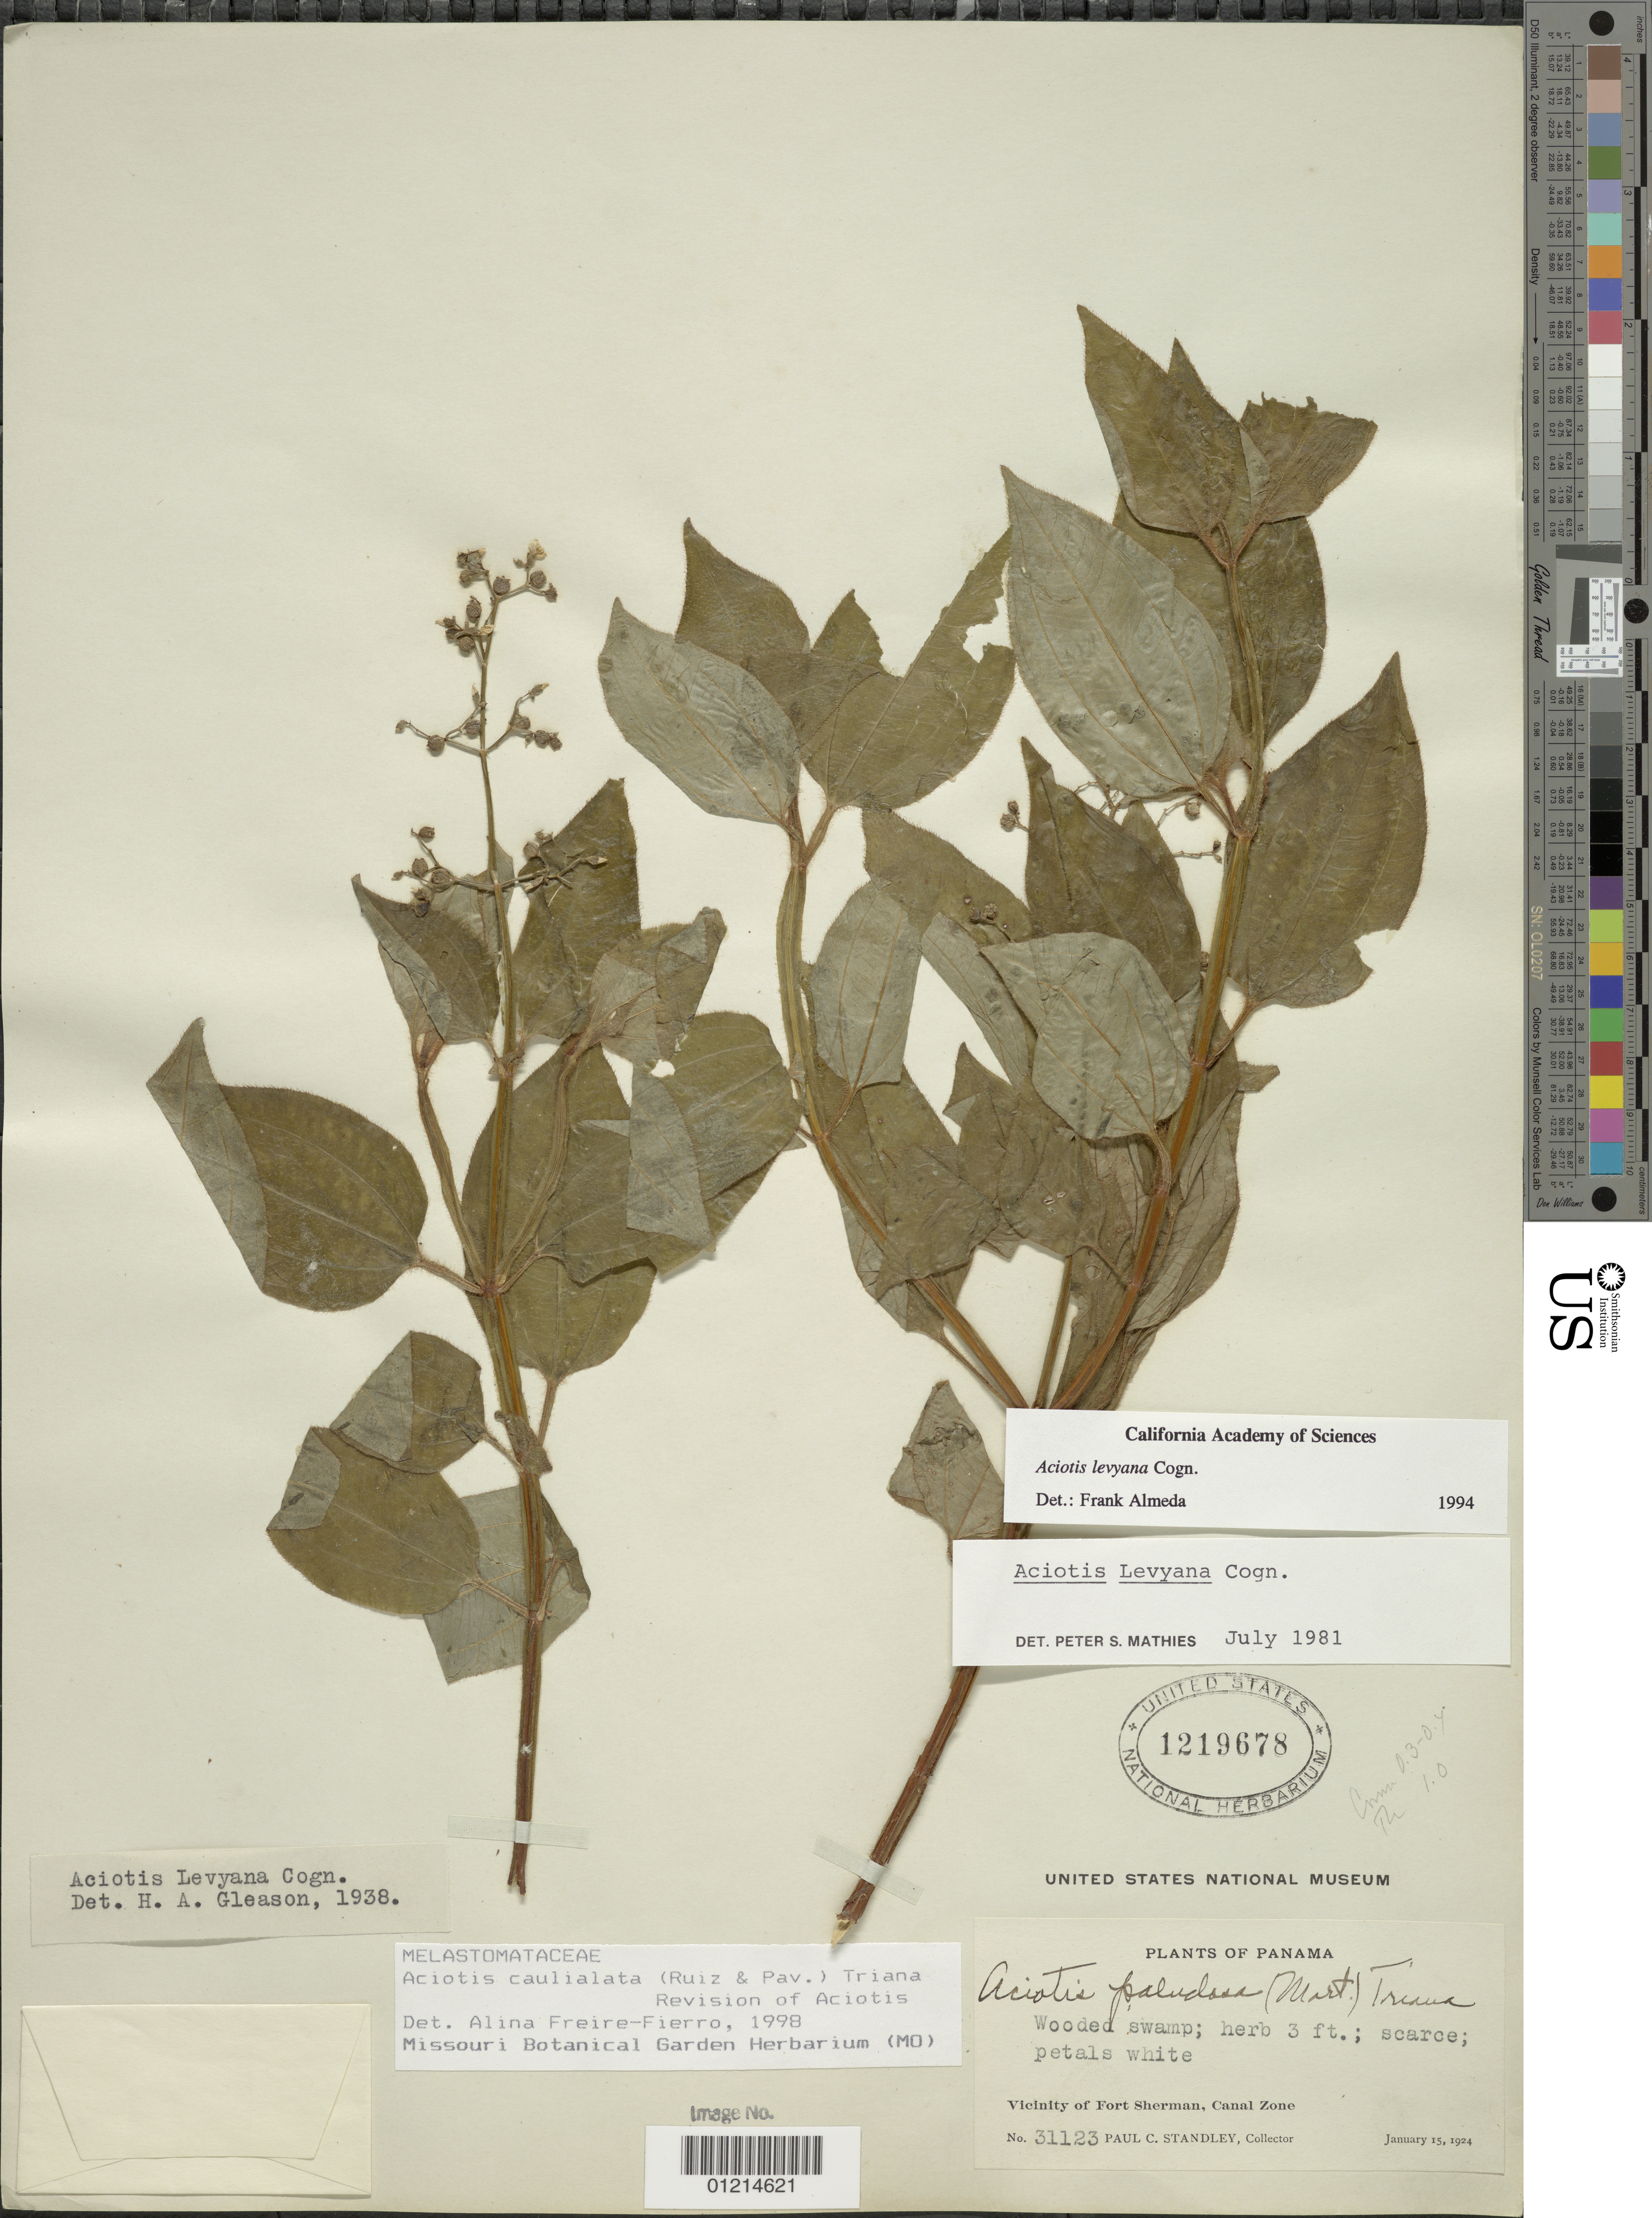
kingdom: Plantae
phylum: Tracheophyta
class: Magnoliopsida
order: Myrtales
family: Melastomataceae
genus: Aciotis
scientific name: Aciotis rubricaulis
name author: (Mart. ex DC.) Triana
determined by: Nunes da Silva, Diego, (RB), Jardim Botanico do Rio de Janeiro - Herbario (BRAZIL)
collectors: P. C. Standley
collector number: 31123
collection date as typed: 15 Jan 1924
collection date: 1924-01-15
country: Panama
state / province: Colón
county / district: Canal Zone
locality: Vicinity of Fort Sherman.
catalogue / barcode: US 1219678